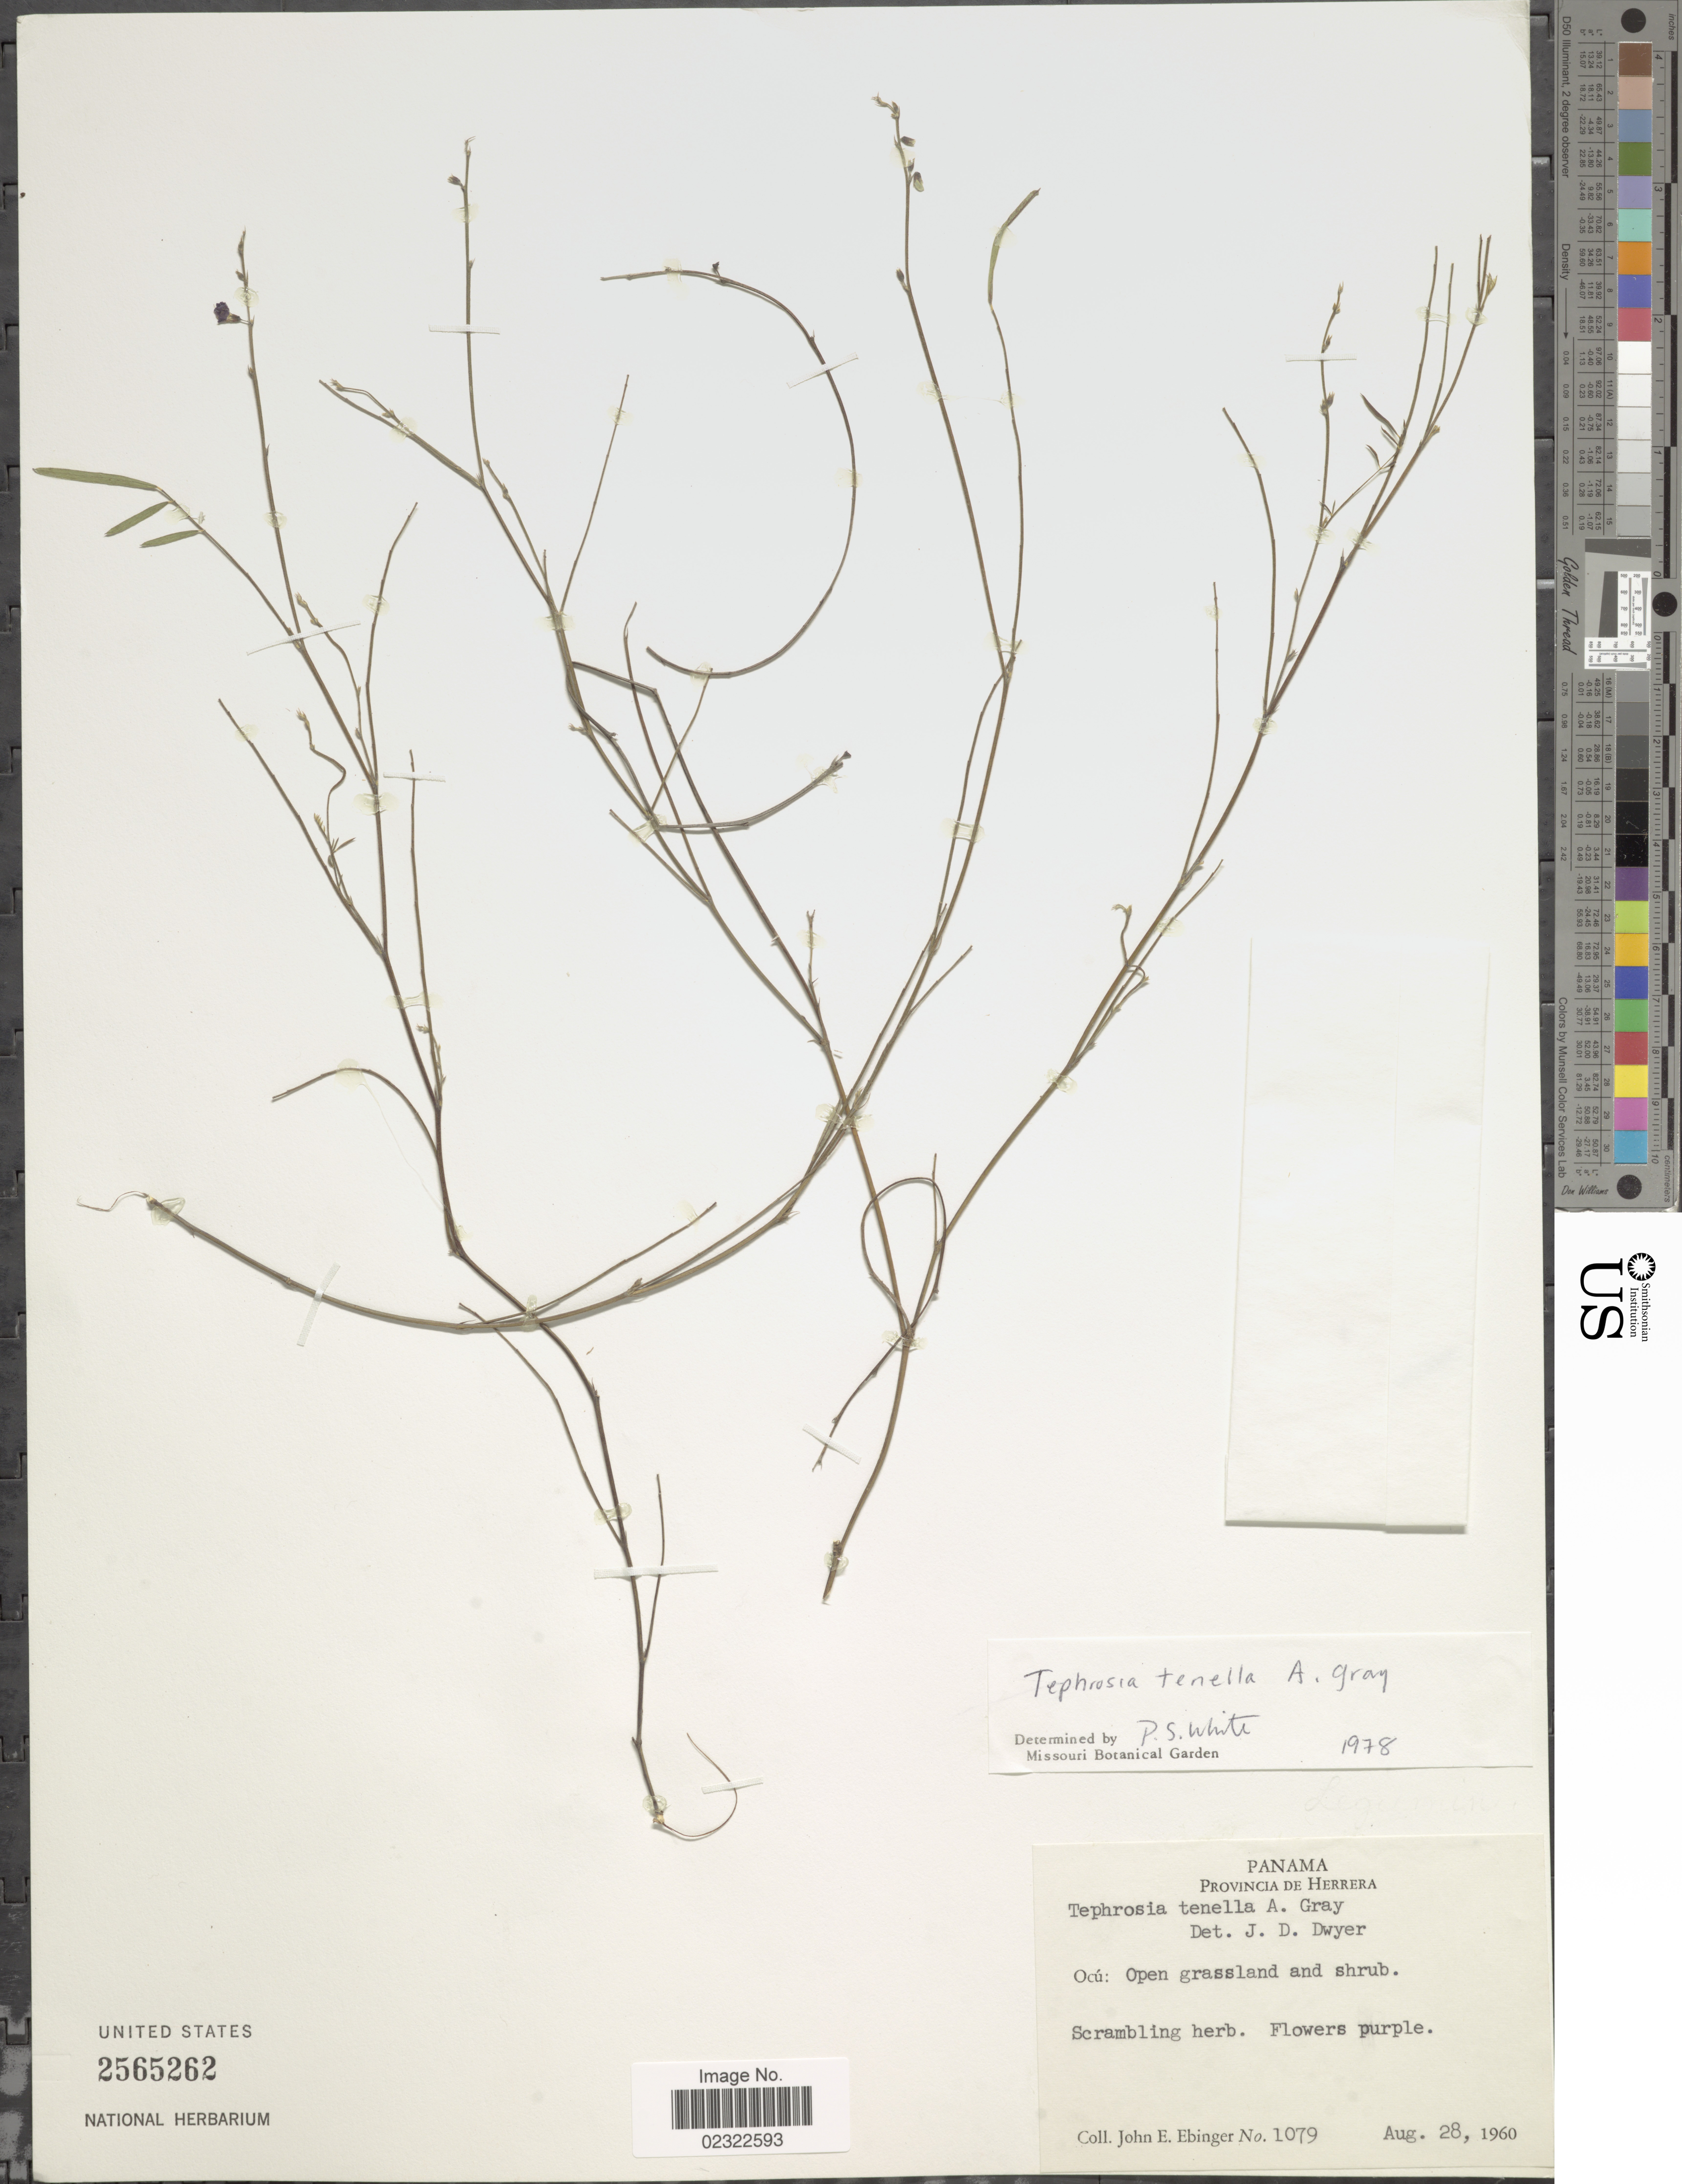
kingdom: Plantae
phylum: Tracheophyta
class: Magnoliopsida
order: Fabales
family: Fabaceae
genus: Tephrosia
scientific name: Tephrosia tenella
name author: A. Gray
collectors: J. Ebinger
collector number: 1079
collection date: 1960-08-28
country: Panama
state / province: Herrera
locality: Panama, Provincia de Herrera, Ocu: open grassland and shrub.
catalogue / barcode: US 2565262